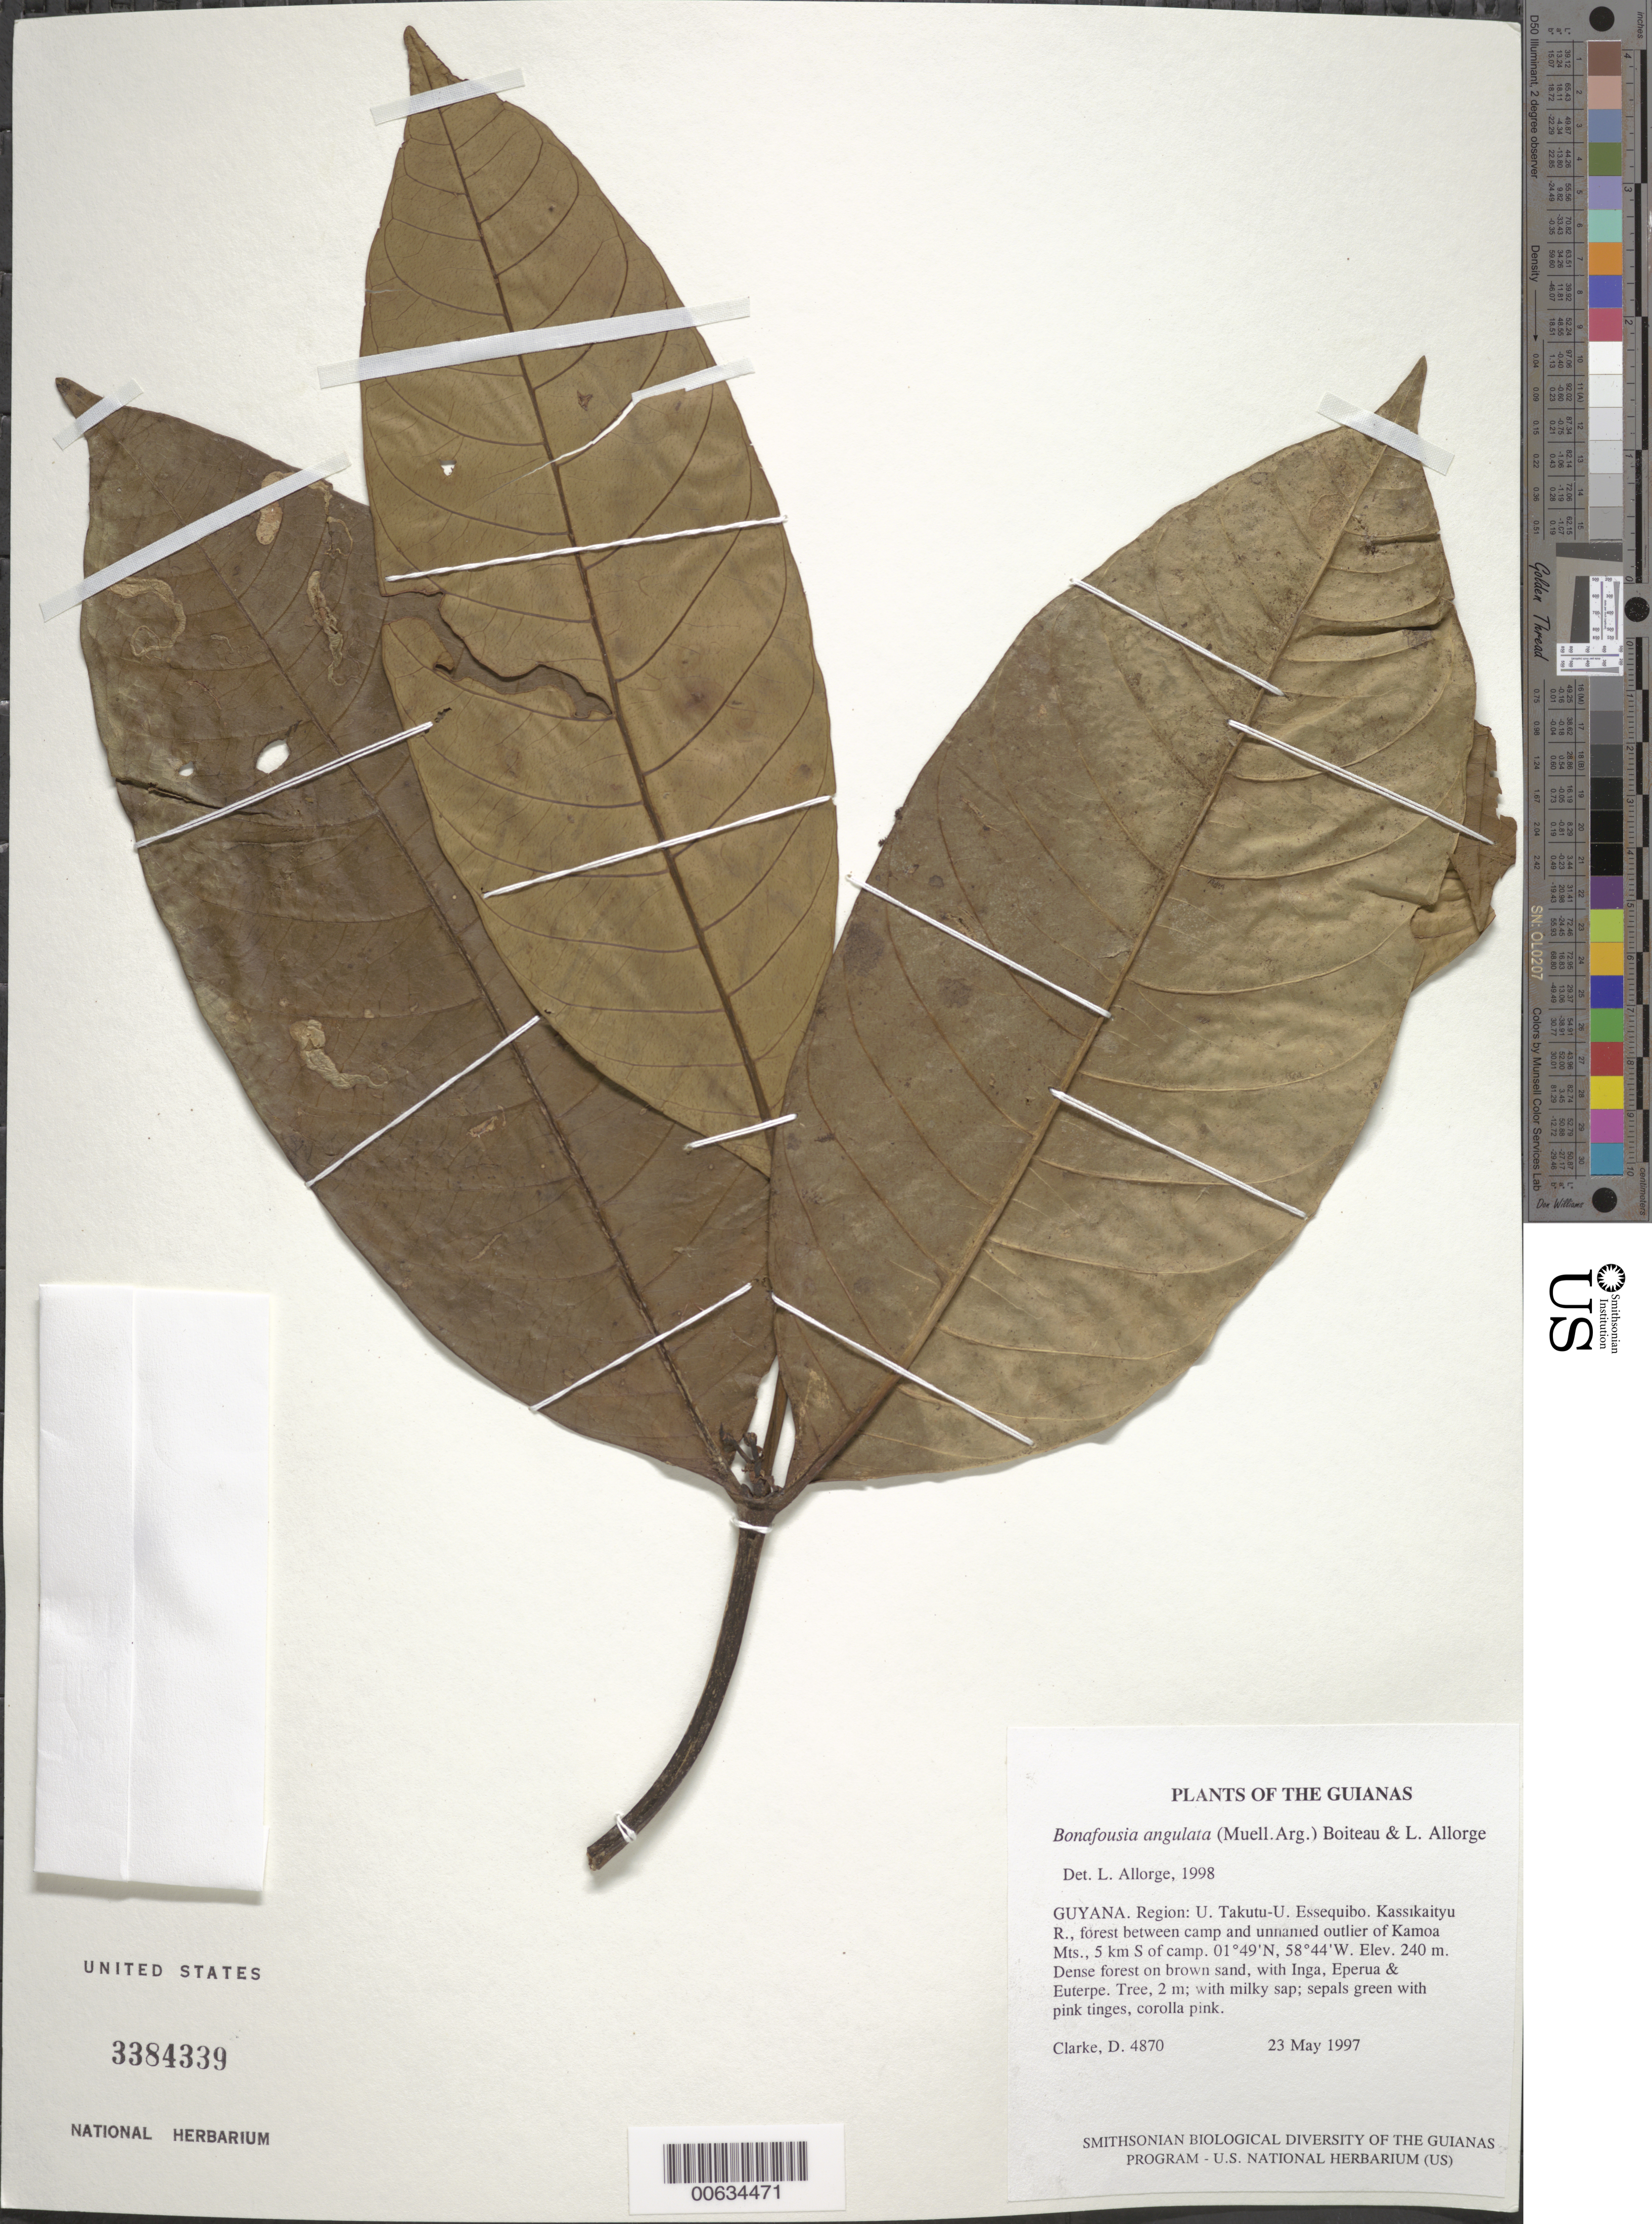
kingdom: Plantae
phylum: Tracheophyta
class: Magnoliopsida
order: Gentianales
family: Apocynaceae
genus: Bonafousia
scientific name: Bonafousia attenuata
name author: (Müll. Arg.) Boiteau & L. Allorge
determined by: Allorge, L.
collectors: H. D. Clarke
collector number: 4870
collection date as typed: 23 May 1997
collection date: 1997-05-23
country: Guyana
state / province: U. Takutu-U. Essequibo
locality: Kassikaityu R., forest between camp and unnamed outlier of Kamoa Mts., 5 km S of camp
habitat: Dense forest on brown sand, with Inga, Eperua & Euterpe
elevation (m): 240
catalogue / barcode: US 3384339